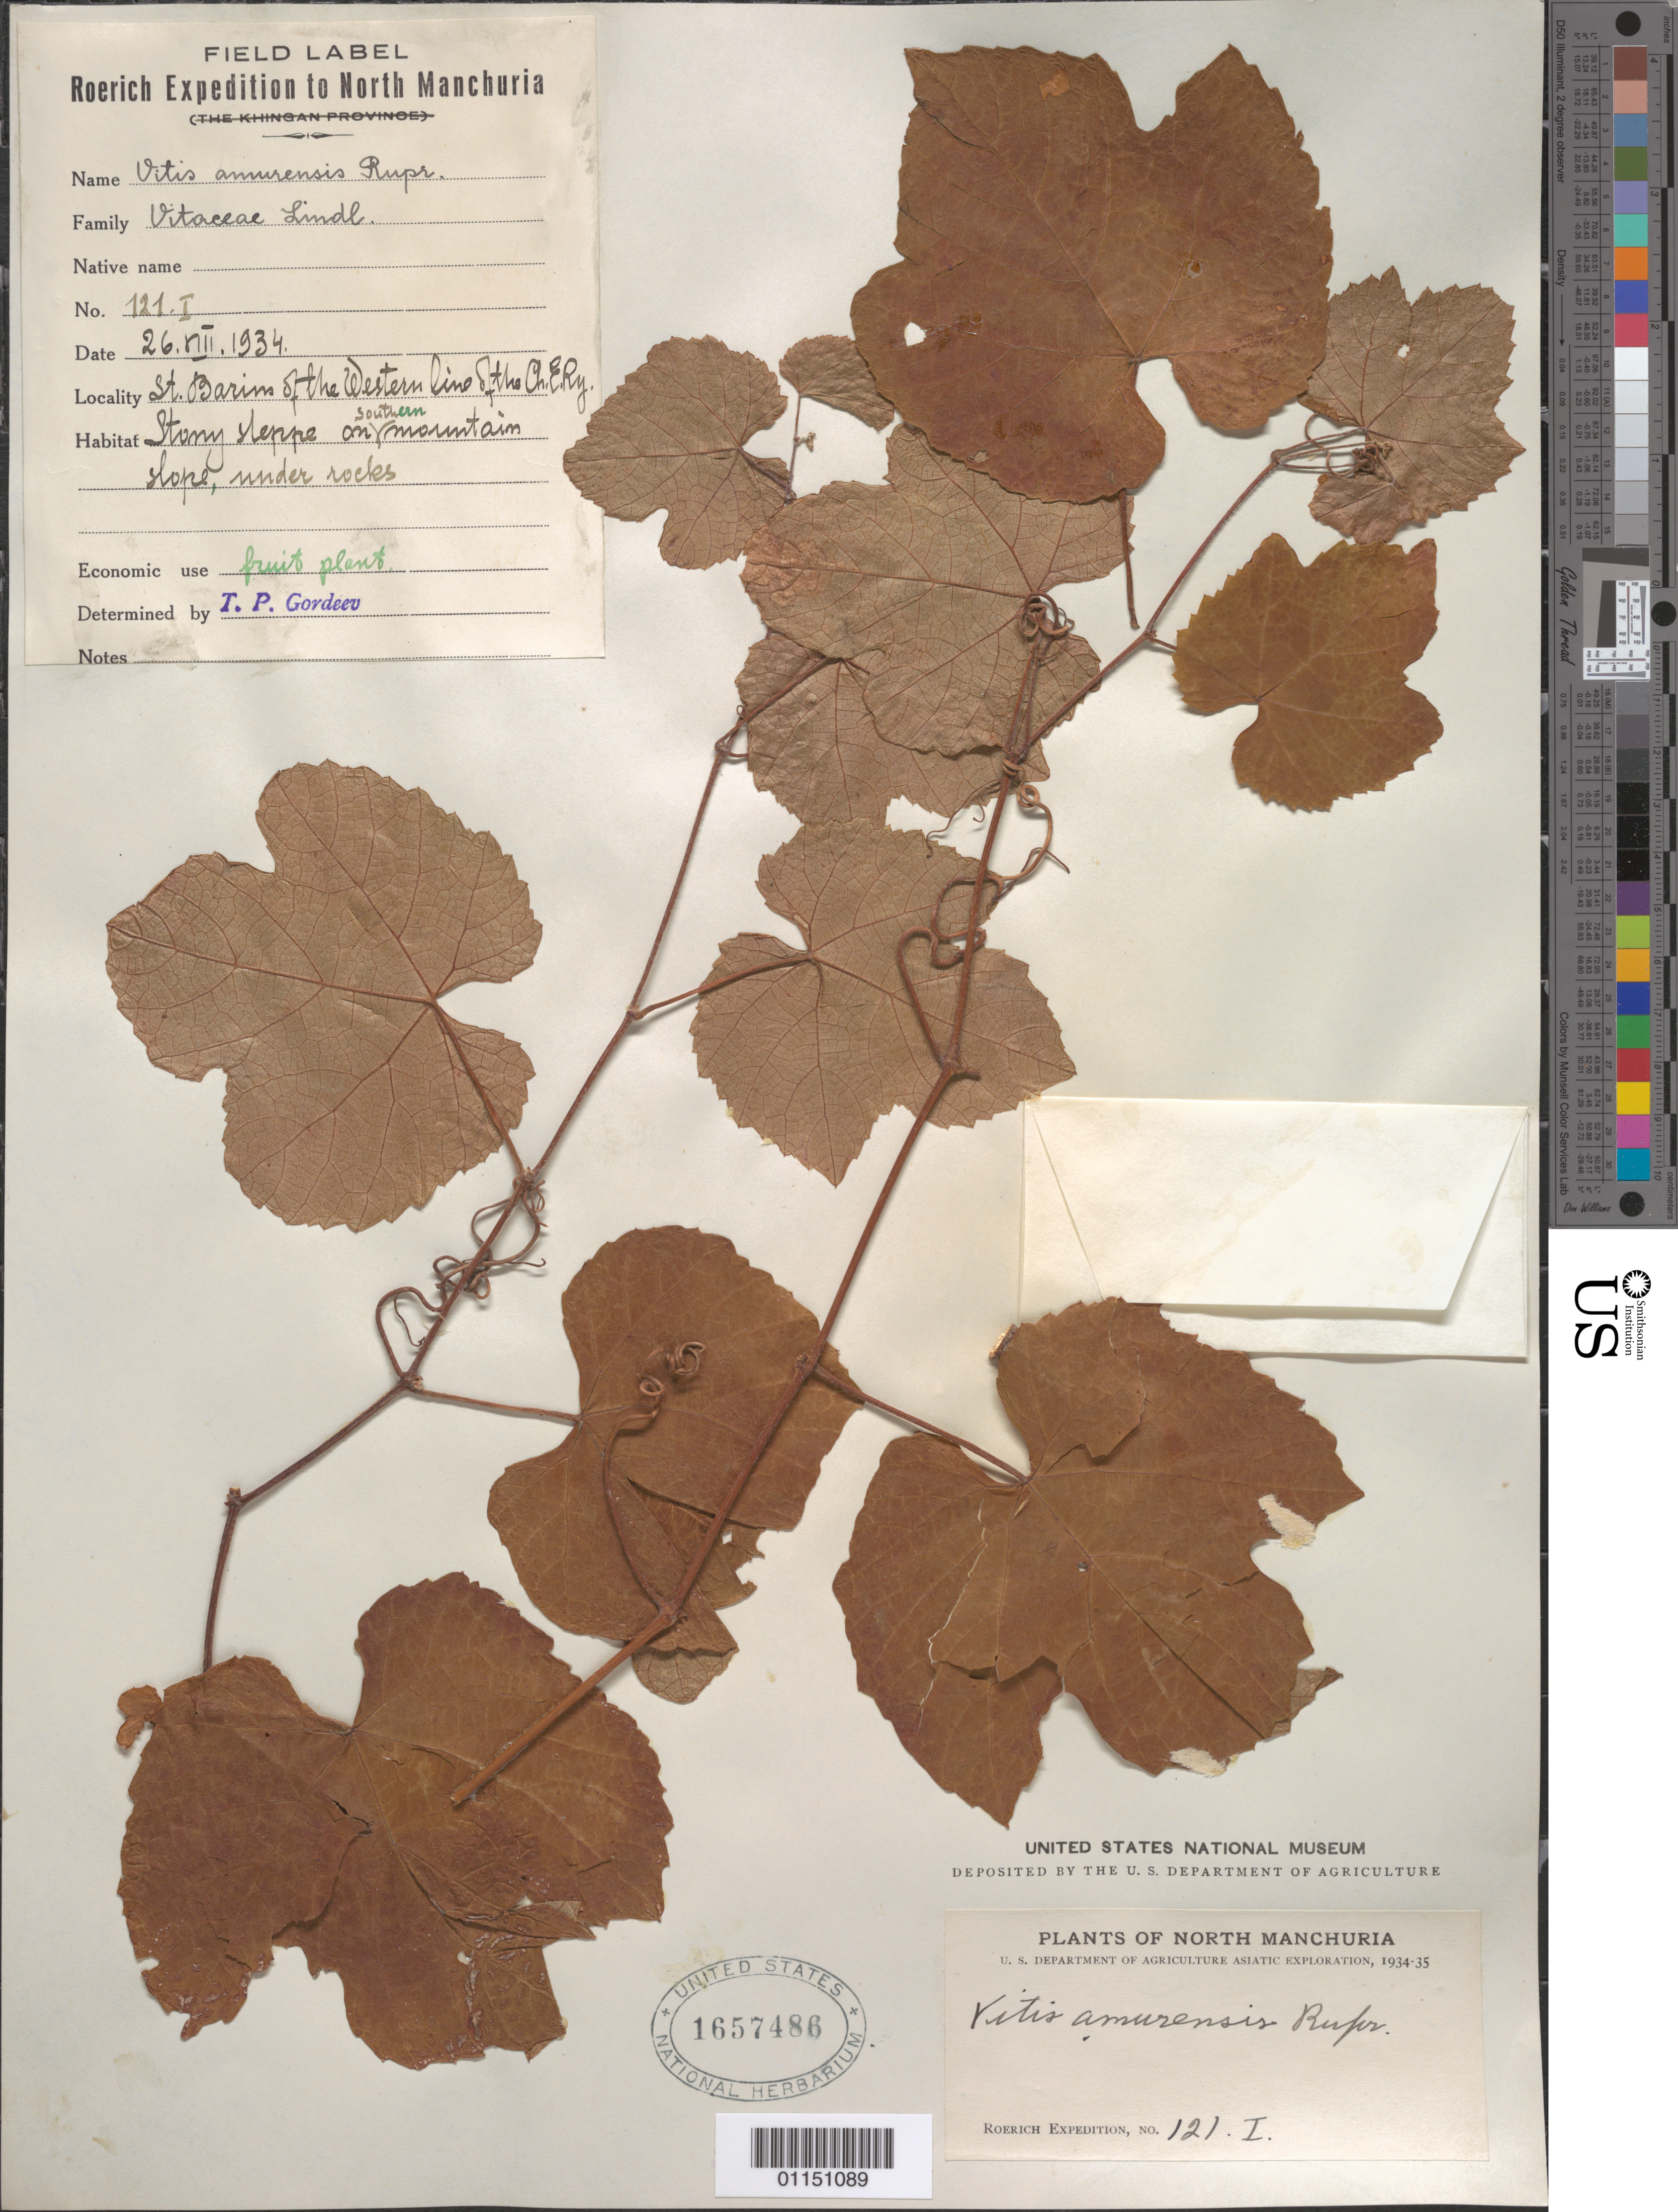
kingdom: Plantae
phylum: Tracheophyta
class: Magnoliopsida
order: Vitales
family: Vitaceae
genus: Vitis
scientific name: Vitis amurensis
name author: Rupr.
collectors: Roerich Expedition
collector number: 121 I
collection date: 1934/1935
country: China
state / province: Manchuria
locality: Japan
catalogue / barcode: US 1657486